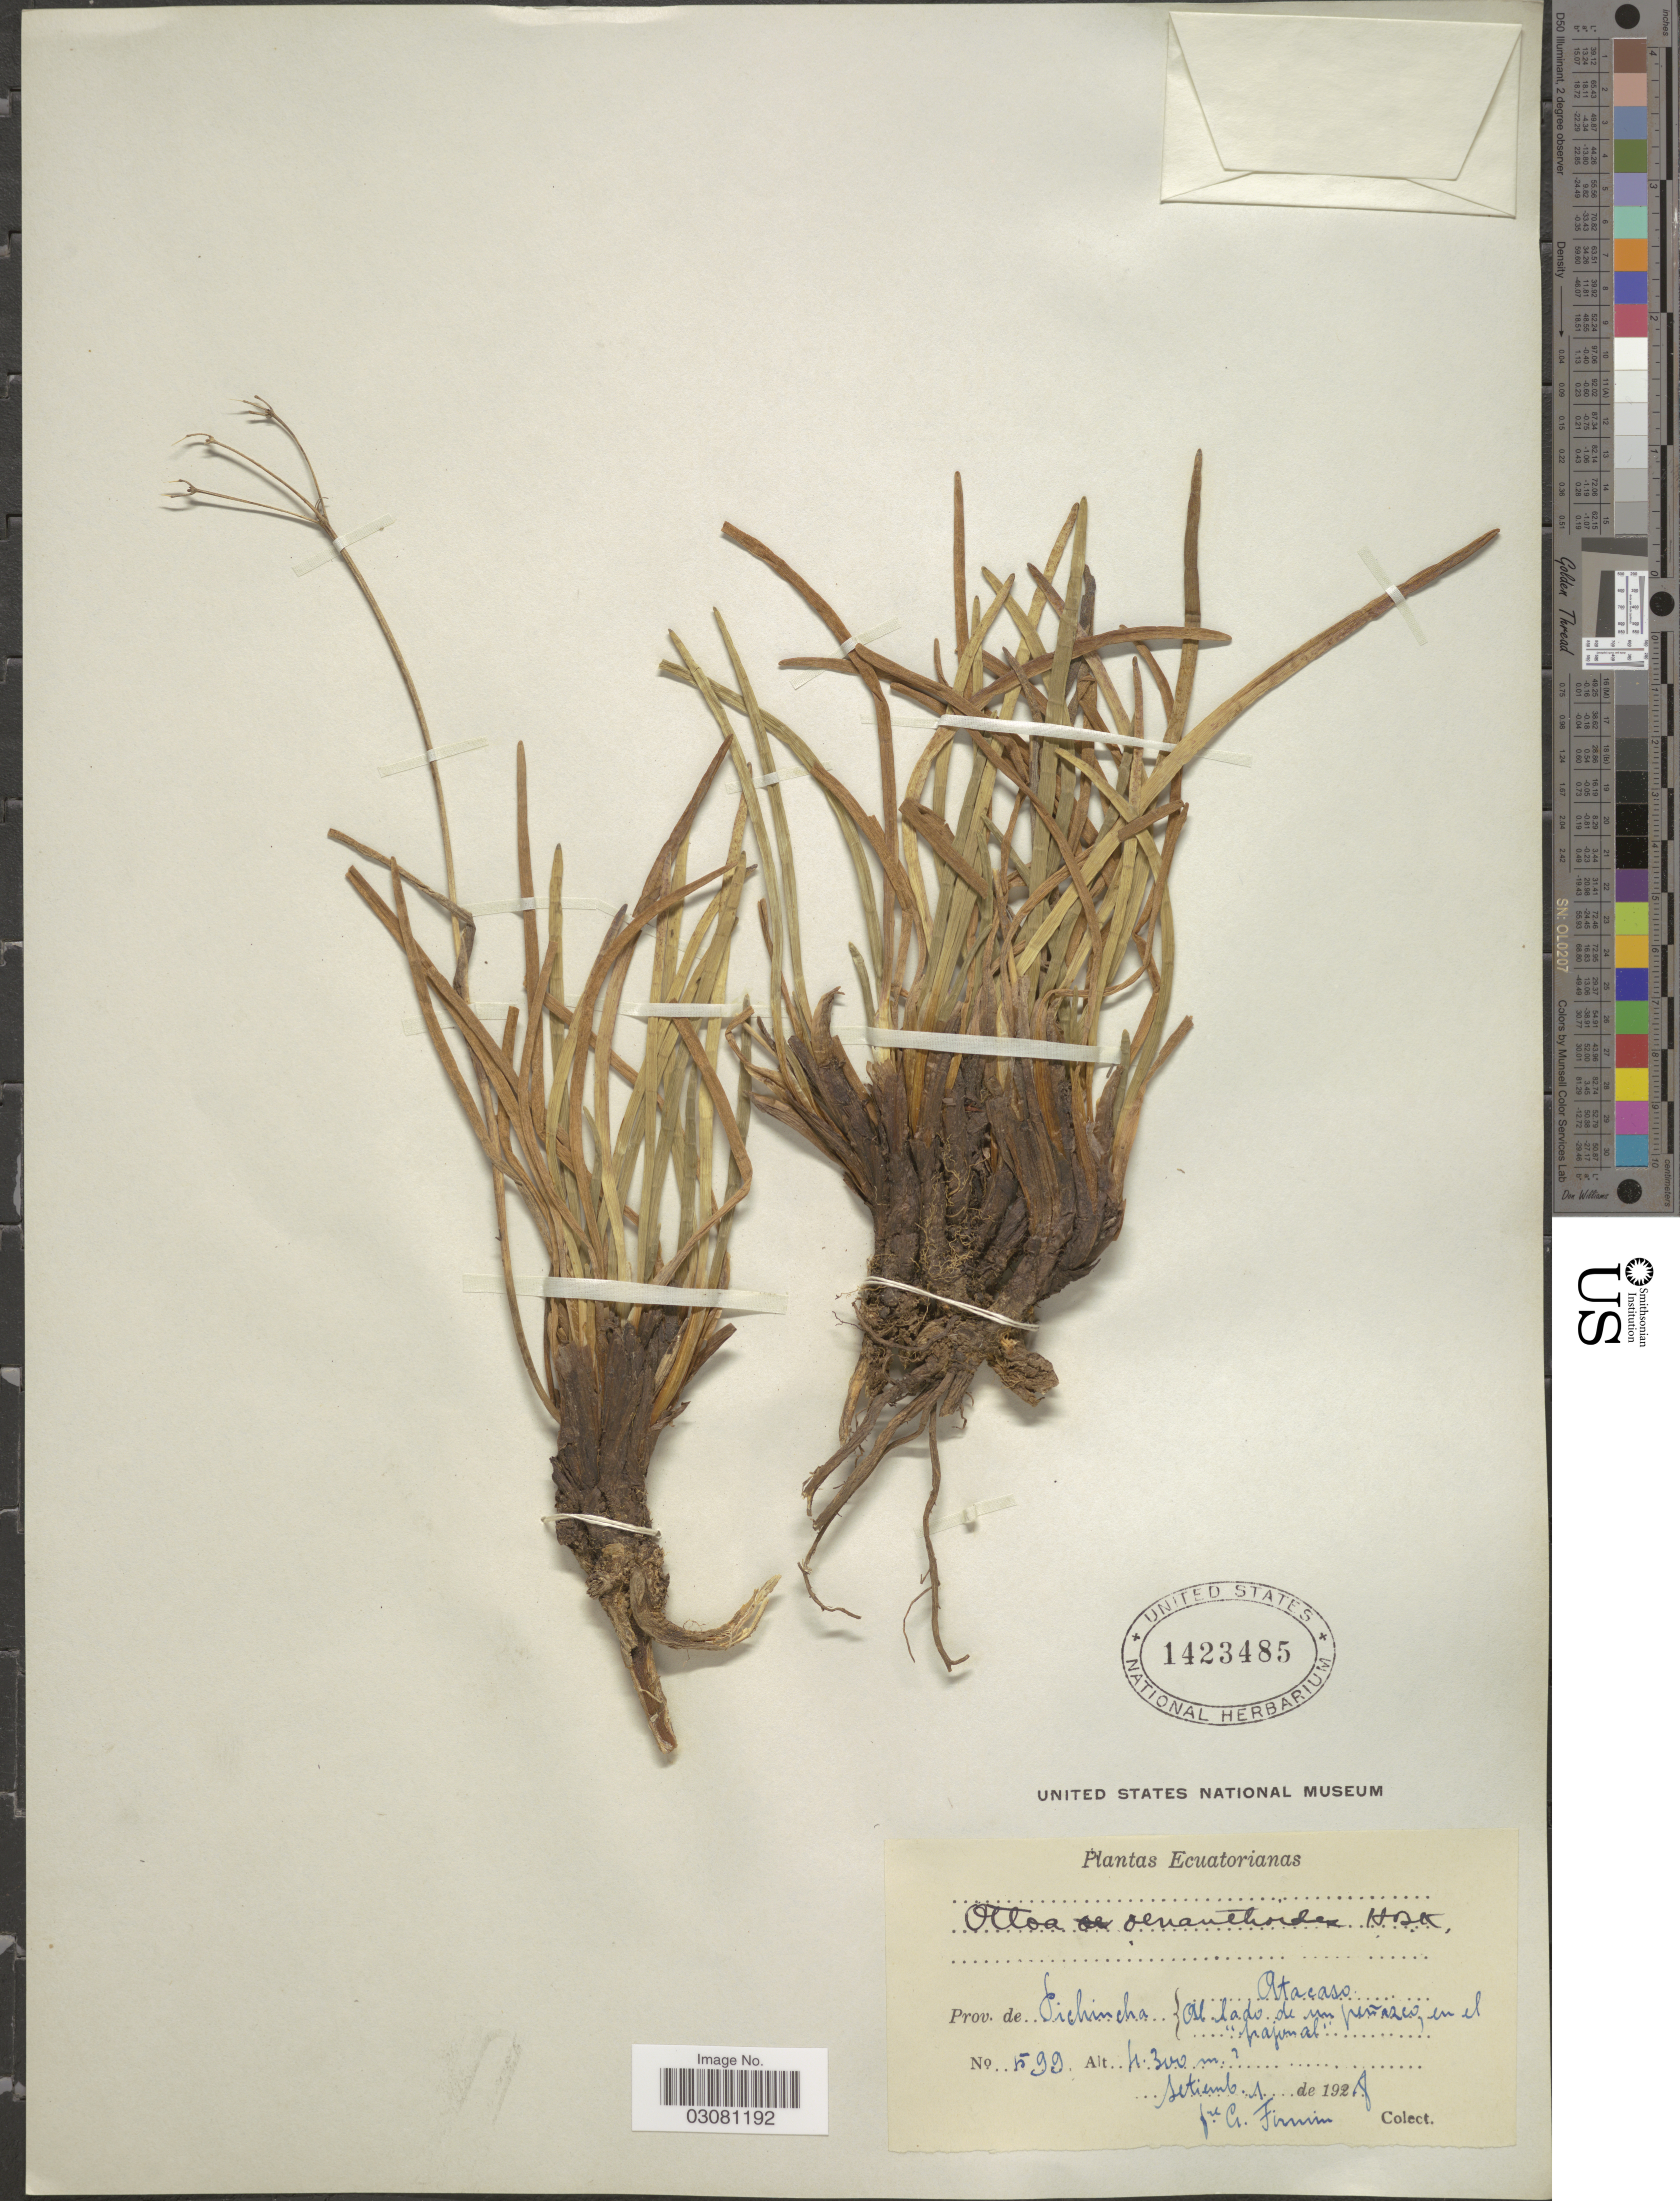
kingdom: Plantae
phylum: Tracheophyta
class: Magnoliopsida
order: Apiales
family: Apiaceae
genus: Ottoa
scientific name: Ottoa oenanthoides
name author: Kunth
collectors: F. Firmin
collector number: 599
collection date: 1928-09-01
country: Ecuador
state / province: Pichincha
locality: Prov. de Pichincha. Atacaso. Al lado de un peñazco, en el pajunal.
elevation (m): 4300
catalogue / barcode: US 1423485